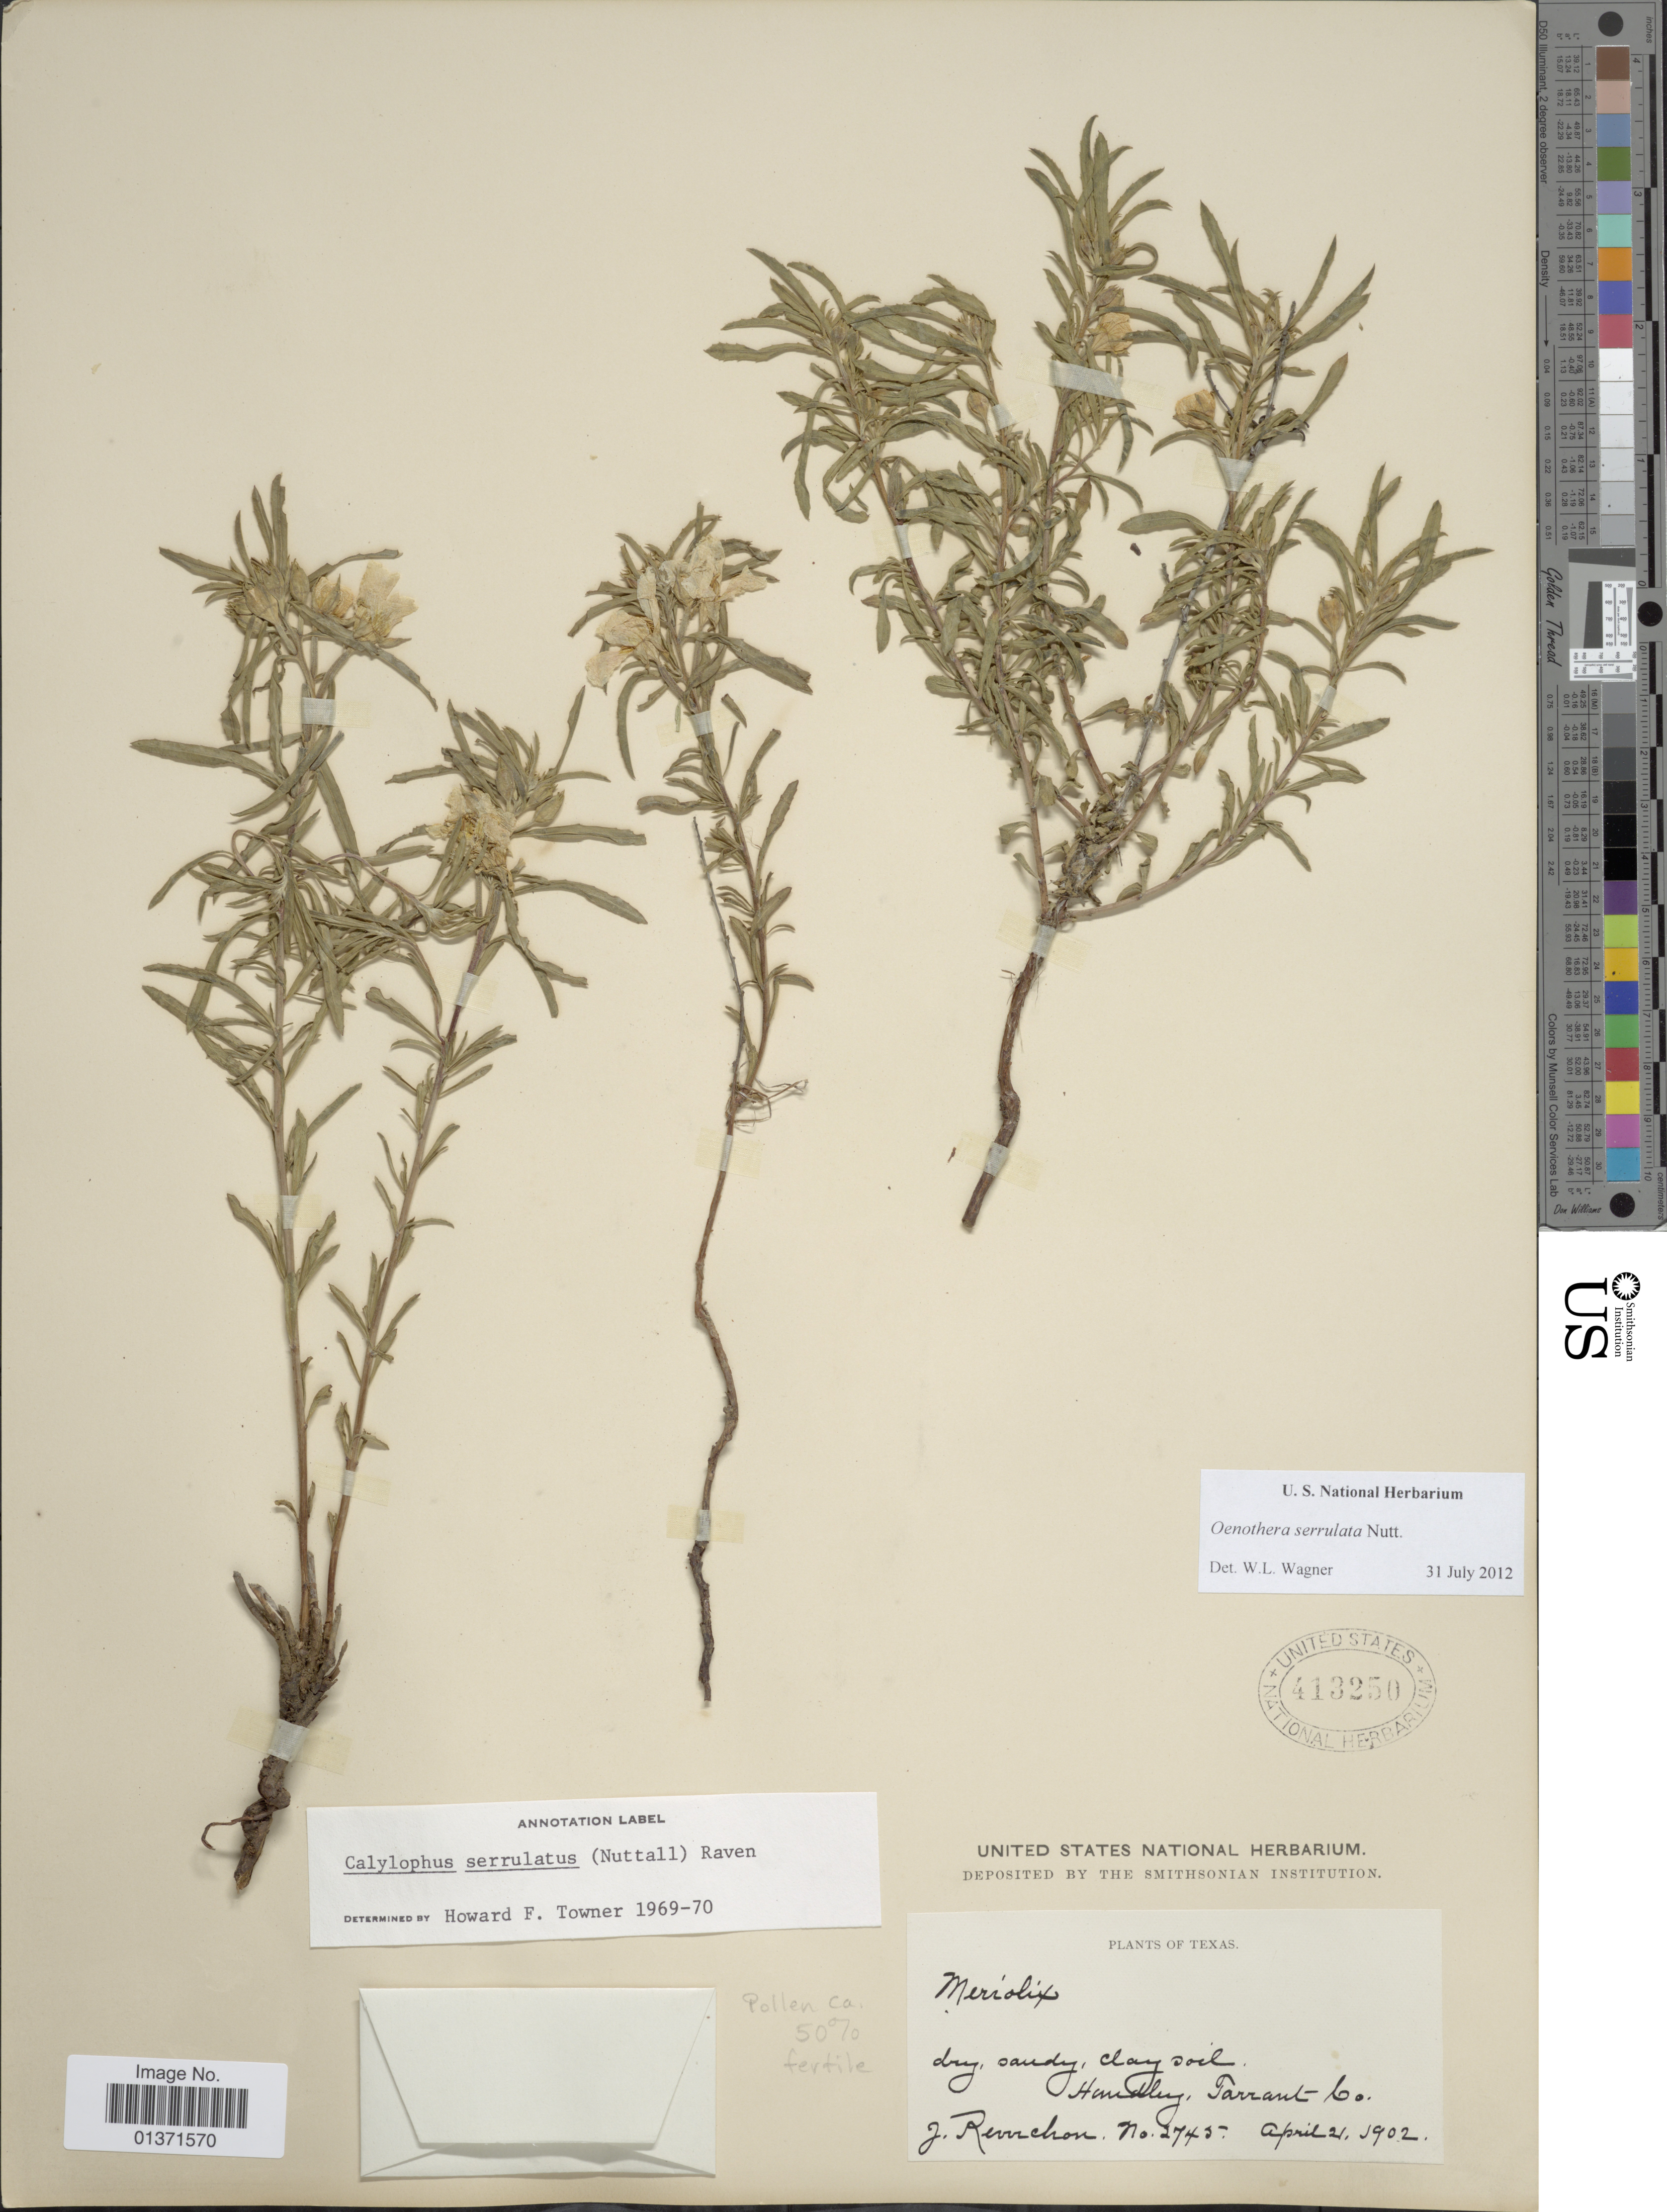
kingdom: Plantae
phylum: Tracheophyta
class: Magnoliopsida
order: Myrtales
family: Onagraceae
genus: Oenothera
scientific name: Oenothera serrulata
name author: Nutt.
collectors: J. Reverchon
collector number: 2745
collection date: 1902-04-21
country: United States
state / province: Texas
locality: Handley, Tarrant Co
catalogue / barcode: US 413250